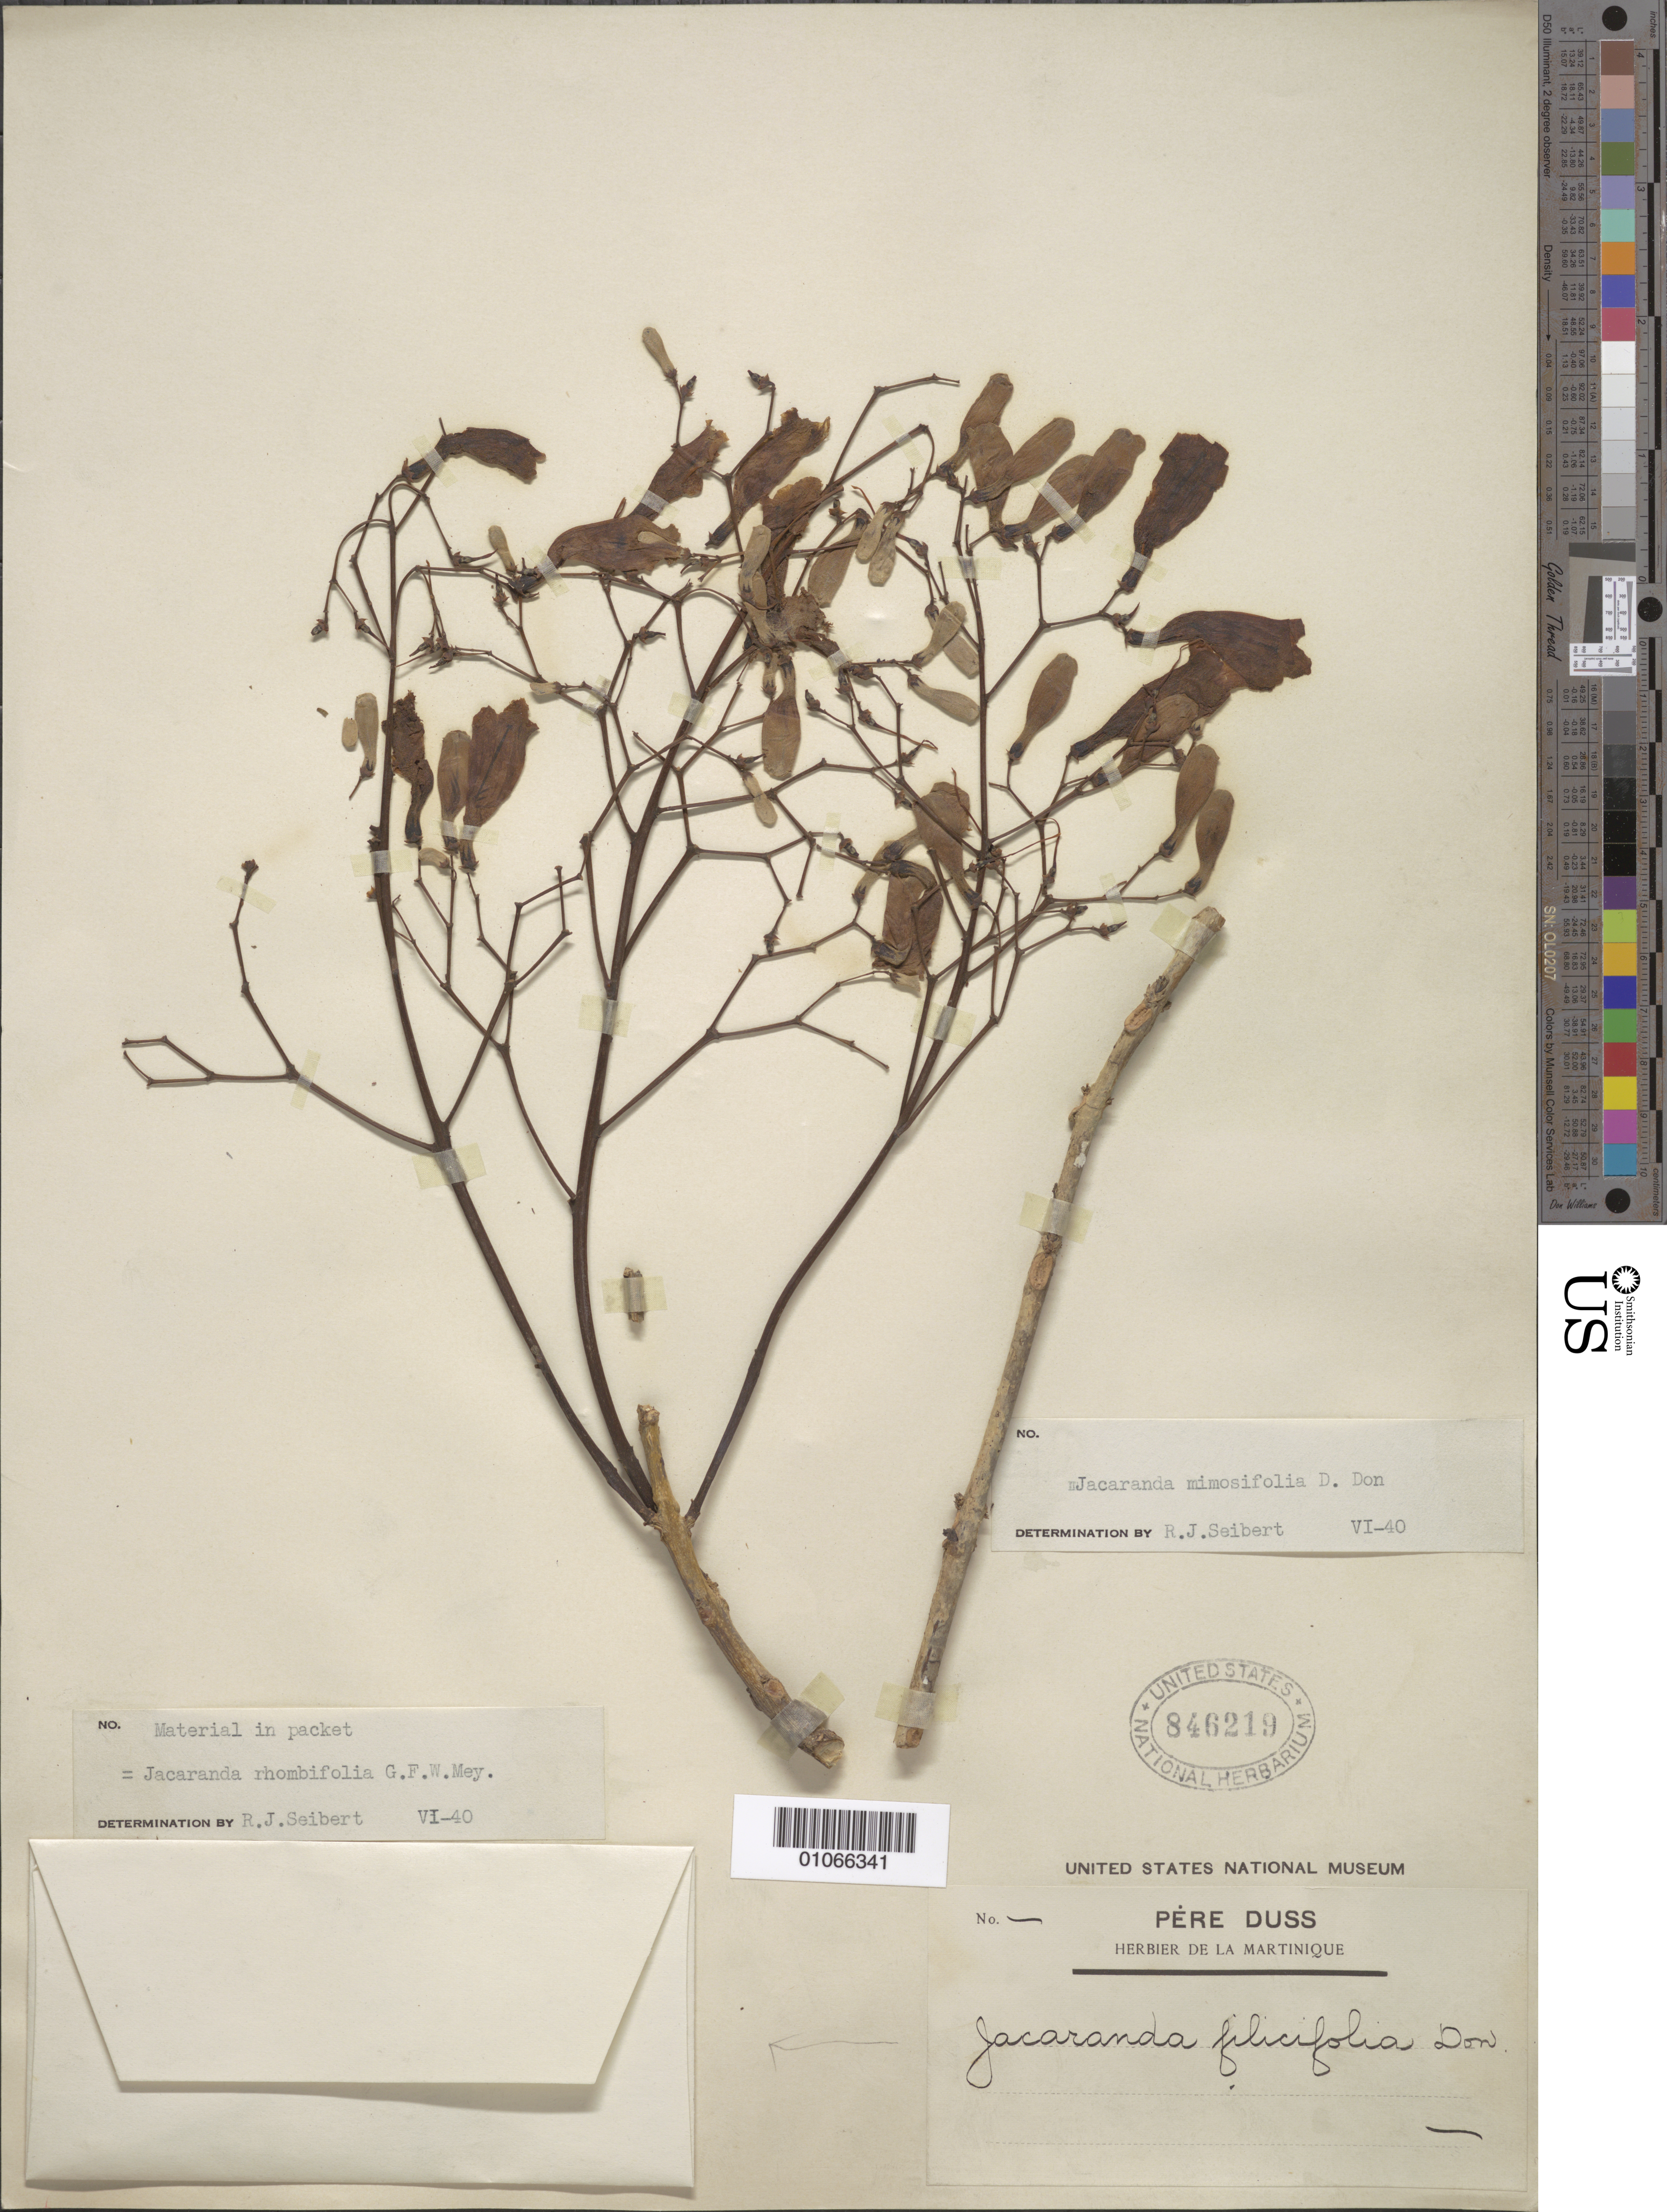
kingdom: Plantae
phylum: Tracheophyta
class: Magnoliopsida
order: Lamiales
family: Bignoniaceae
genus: Jacaranda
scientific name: Jacaranda rhombifolia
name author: G. Mey.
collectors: Père Duss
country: Martinique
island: Martinique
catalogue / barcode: US 846219